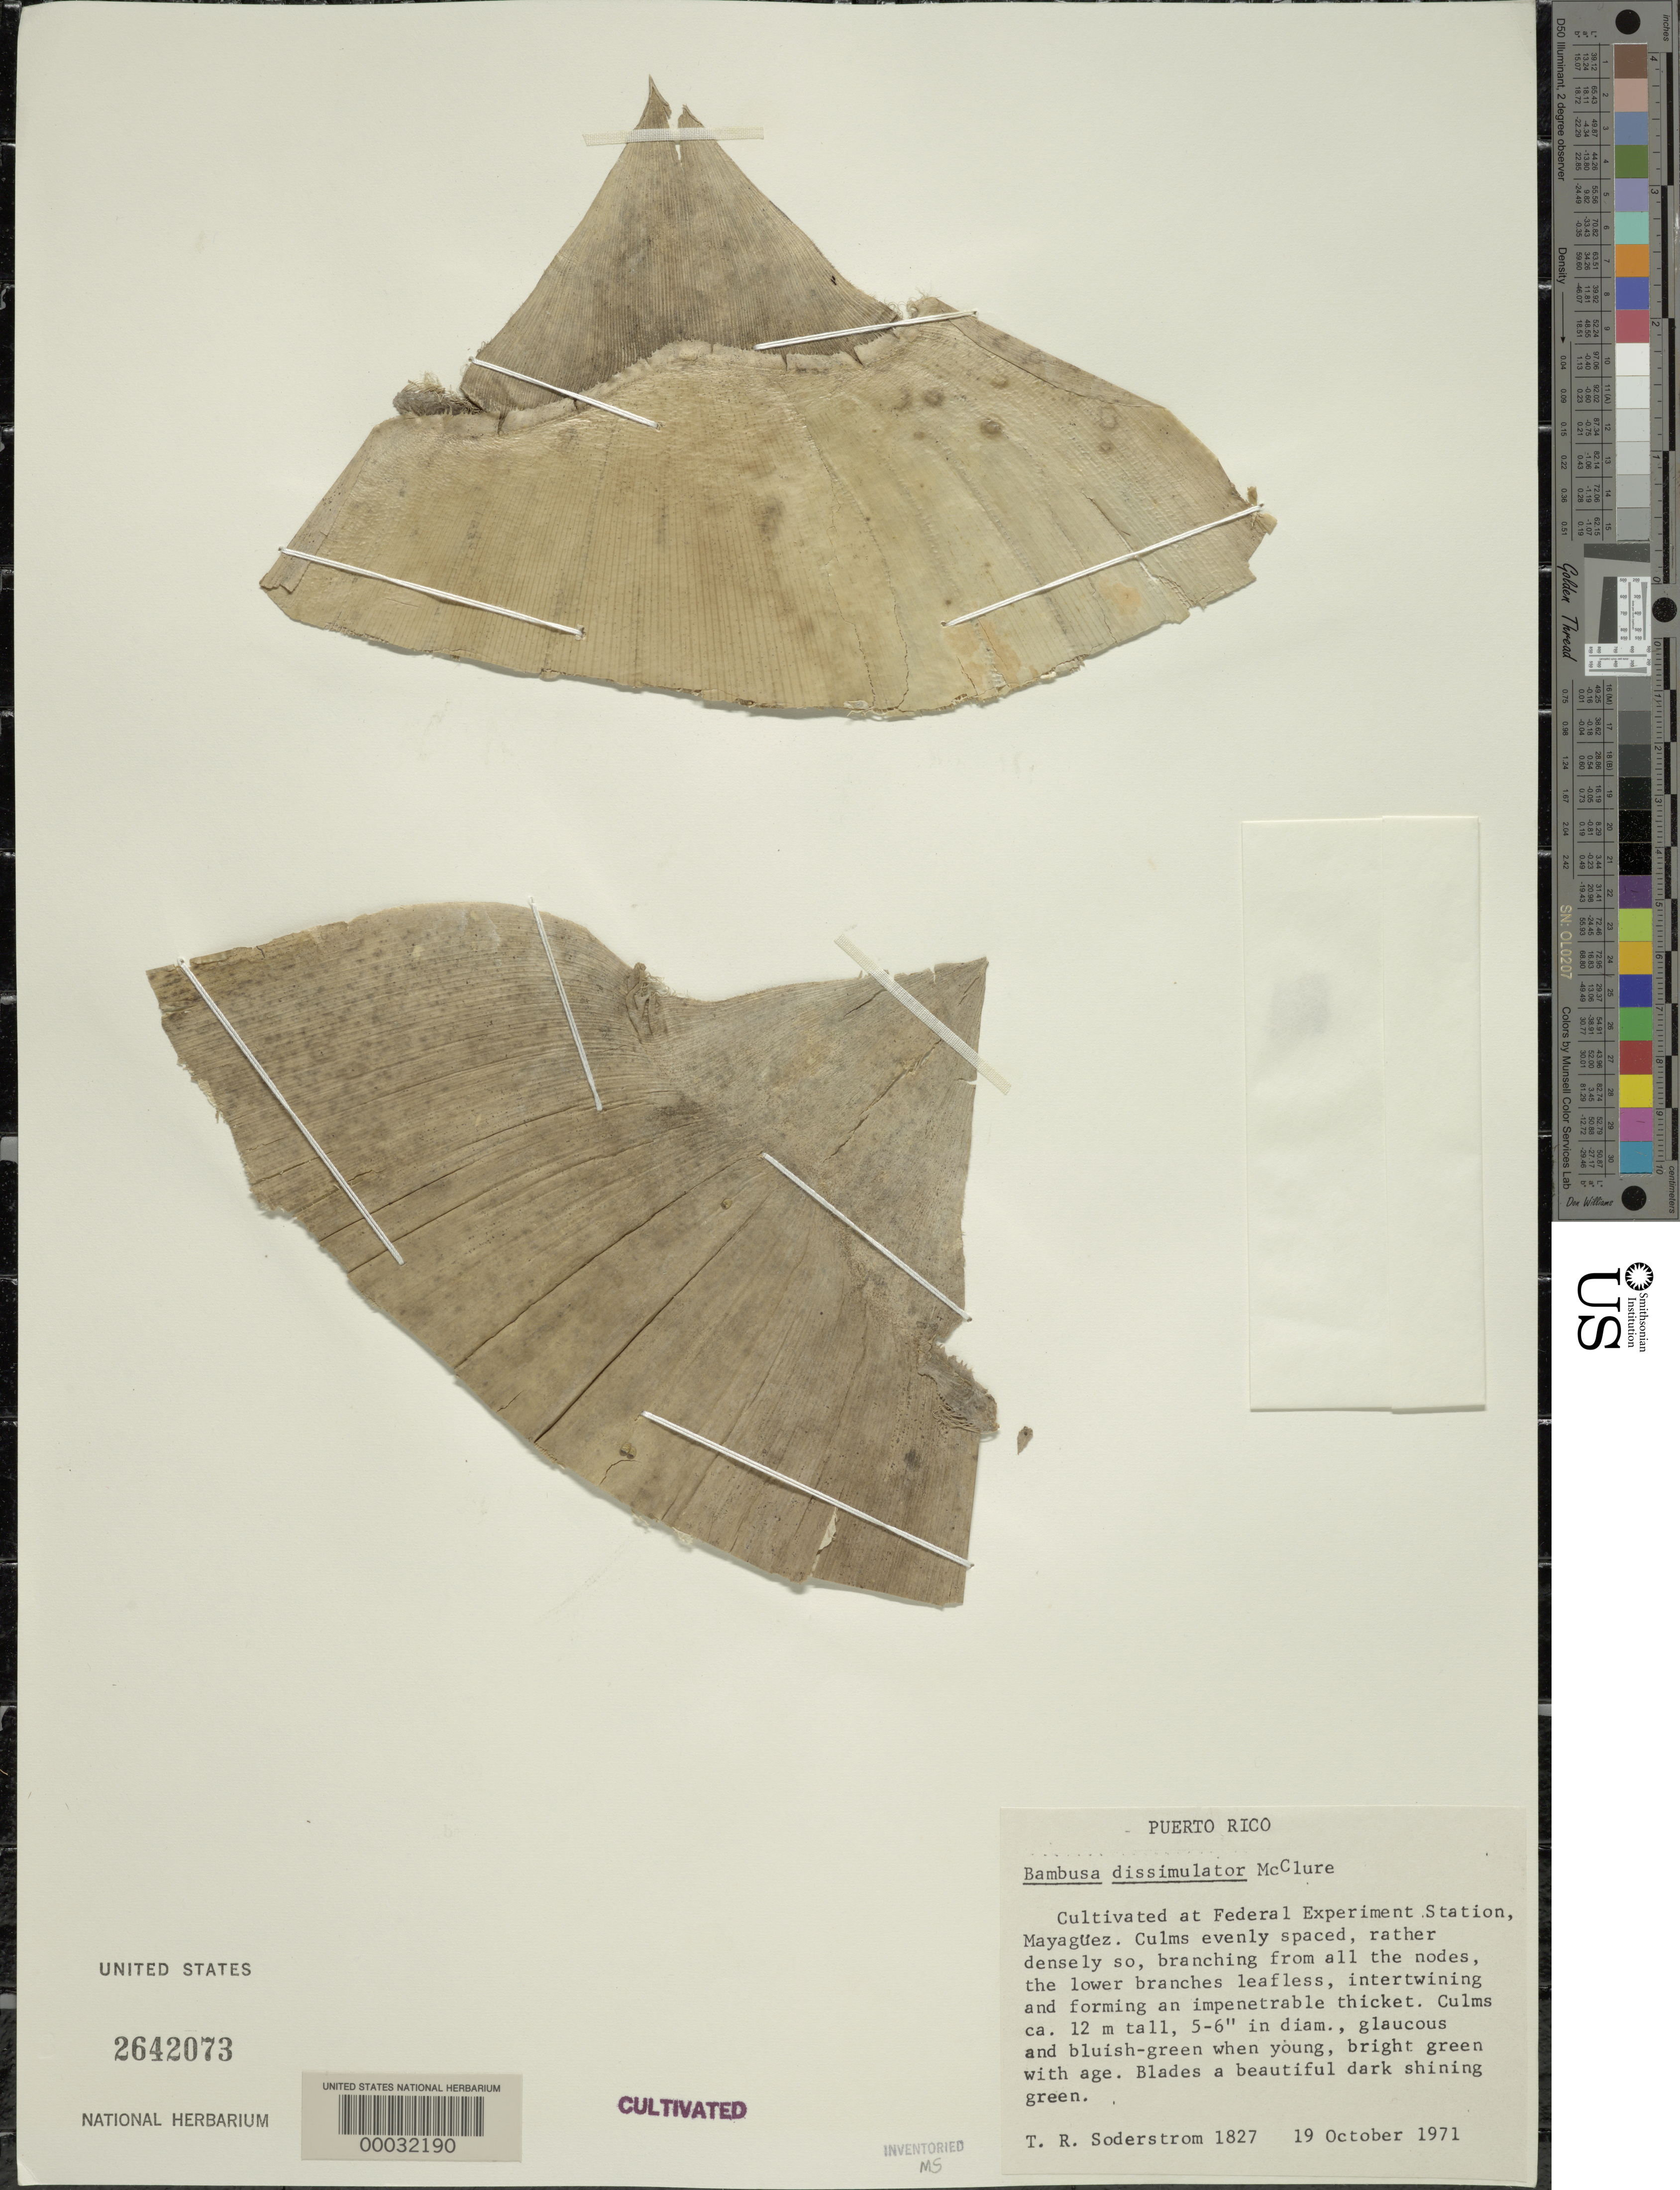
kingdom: Plantae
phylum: Tracheophyta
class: Liliopsida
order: Poales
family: Poaceae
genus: Bambusa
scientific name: Bambusa dissimulator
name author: McClure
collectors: T. R. Soderstrom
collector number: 1827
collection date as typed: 19 Oct 1971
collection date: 1971-10-19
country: Puerto Rico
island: Greater Antilles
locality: Federal experimental station-mayaguez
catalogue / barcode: US 2642073